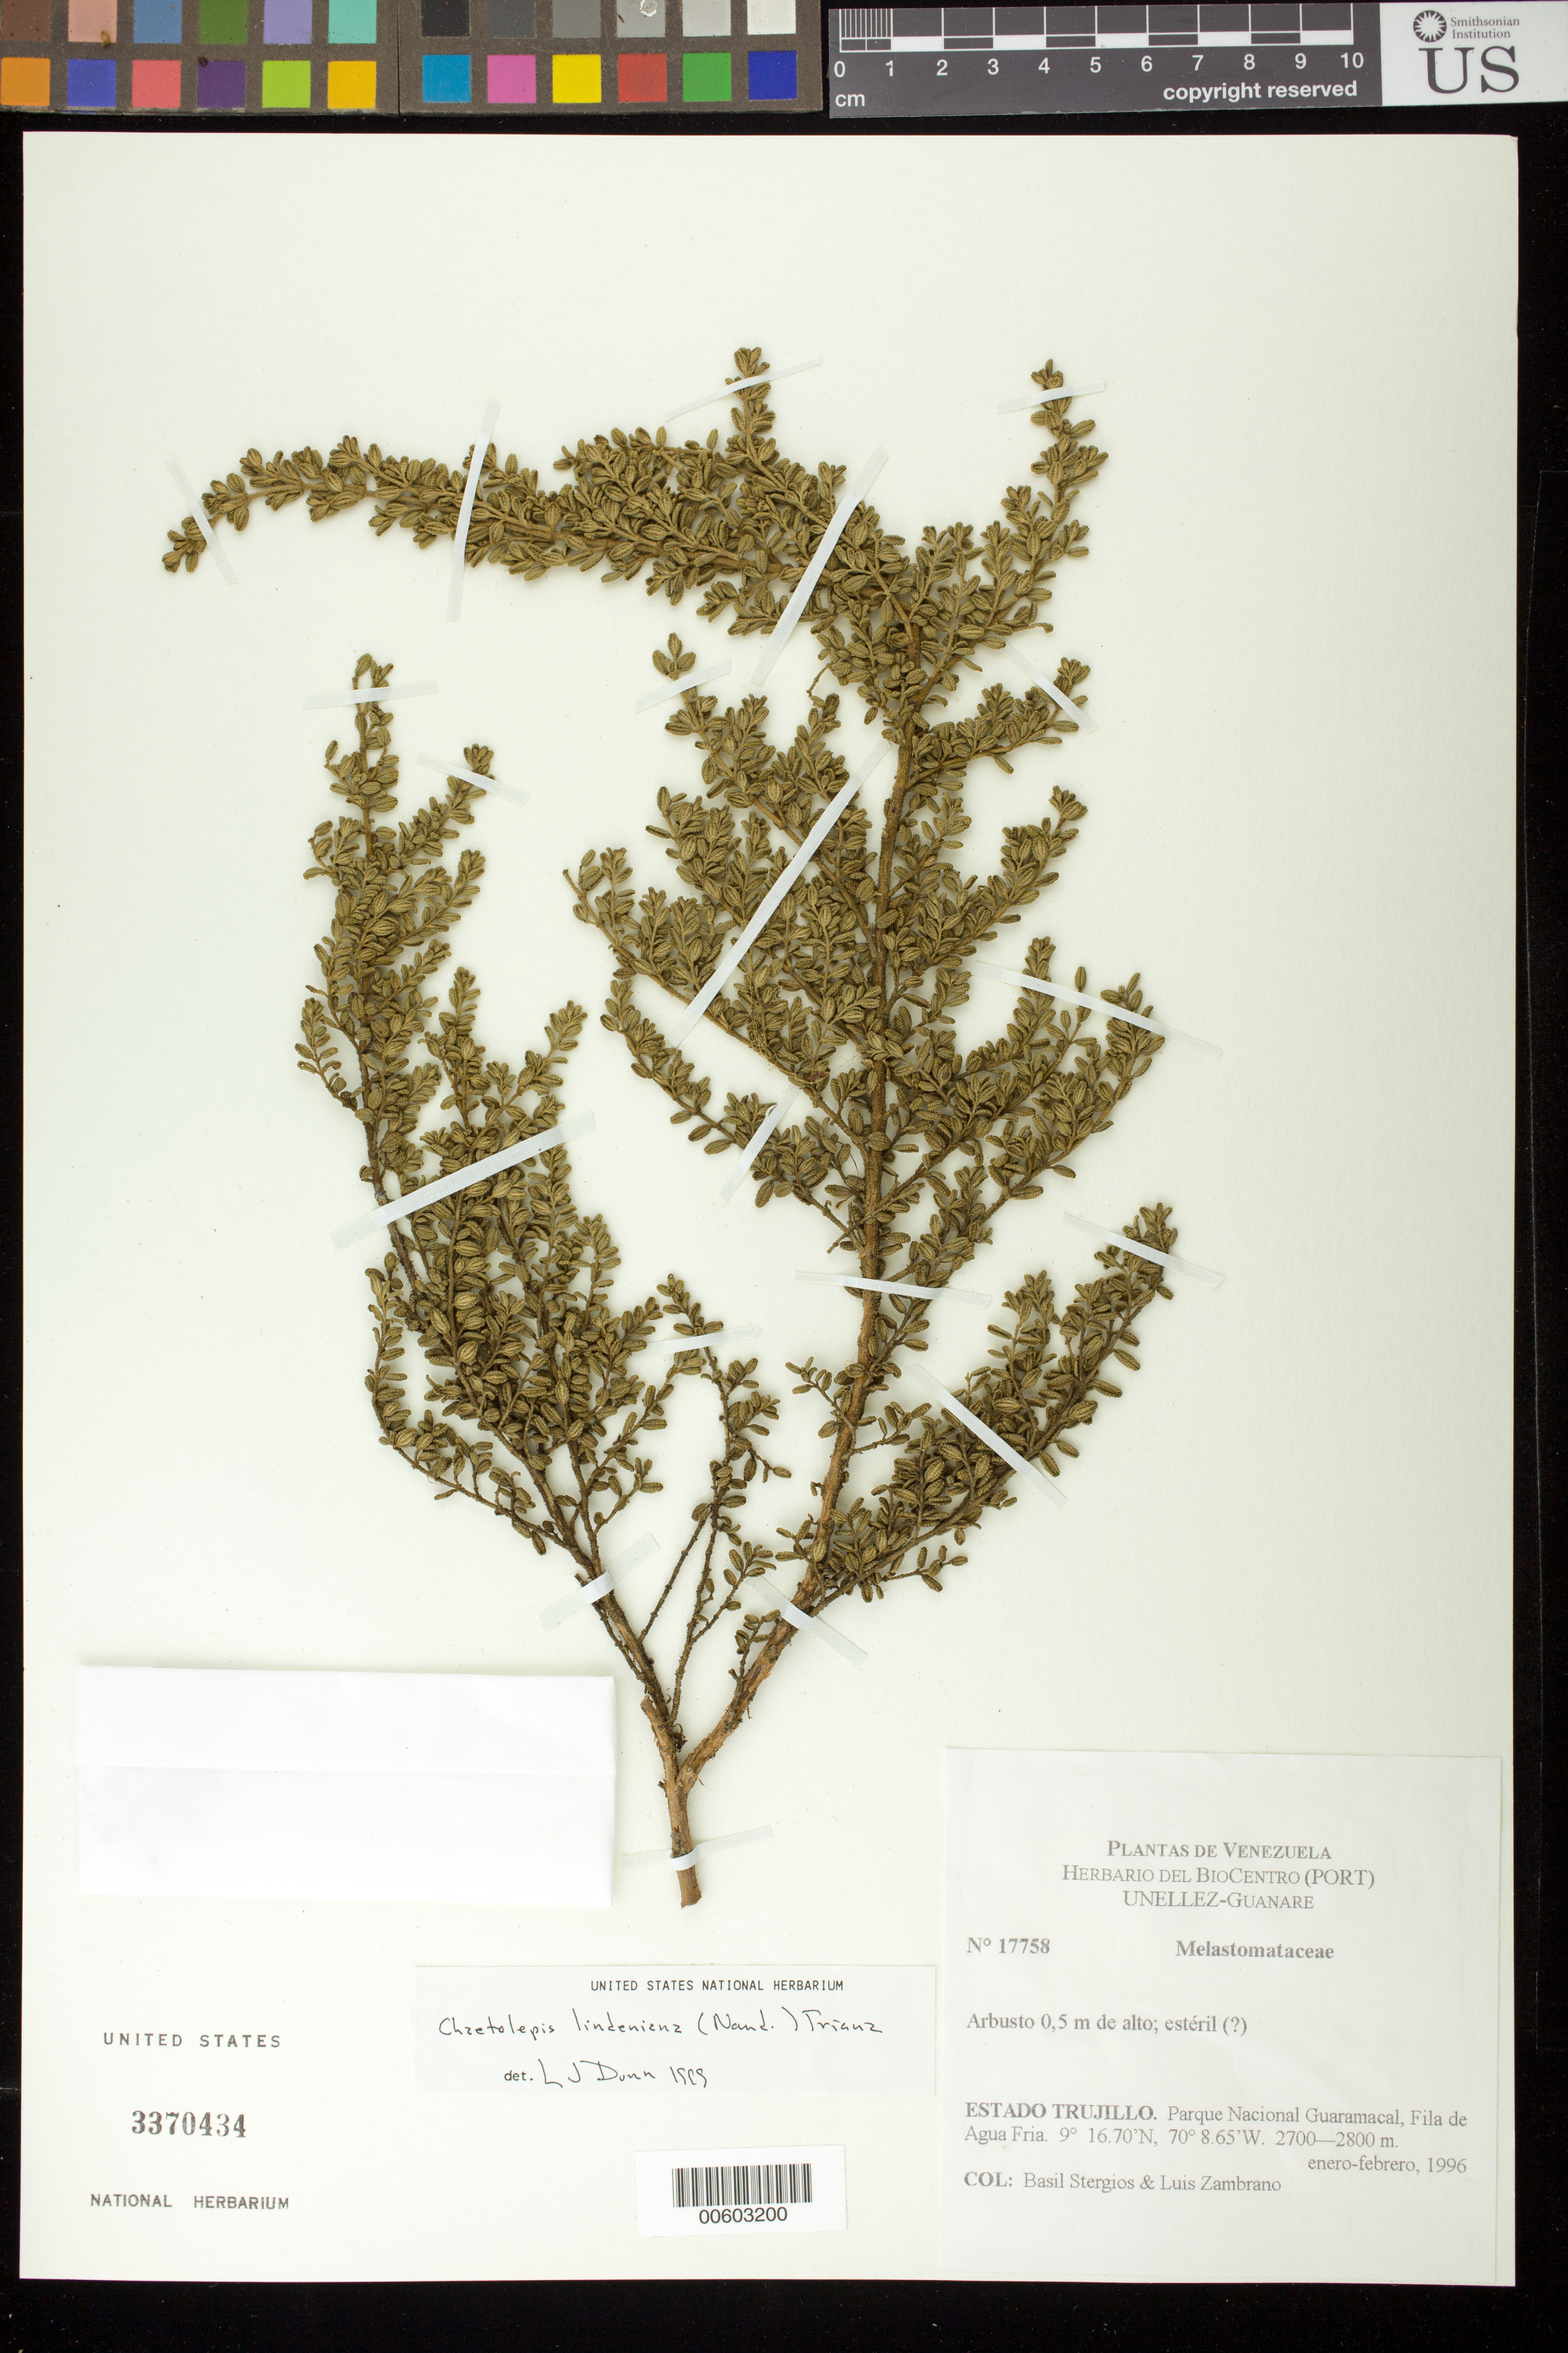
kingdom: Plantae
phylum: Tracheophyta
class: Magnoliopsida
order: Myrtales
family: Melastomataceae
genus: Chaetolepis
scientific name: Chaetolepis lindeniana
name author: (Naudin) Triana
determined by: Dorr, L. J., (BOT), Smithsonian Institution - National Museum of Natural History (UNITED STATES)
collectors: B. G. Stergios & L. Zambrano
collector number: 17758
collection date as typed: Jan 1996 to -- Feb 1996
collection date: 1996-01/1996-02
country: Venezuela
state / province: Trujillo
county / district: Boconó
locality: Parque Nacional Guaramacal, Fila de Agua Fria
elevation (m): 2700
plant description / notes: PORT, US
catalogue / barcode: US 3370434